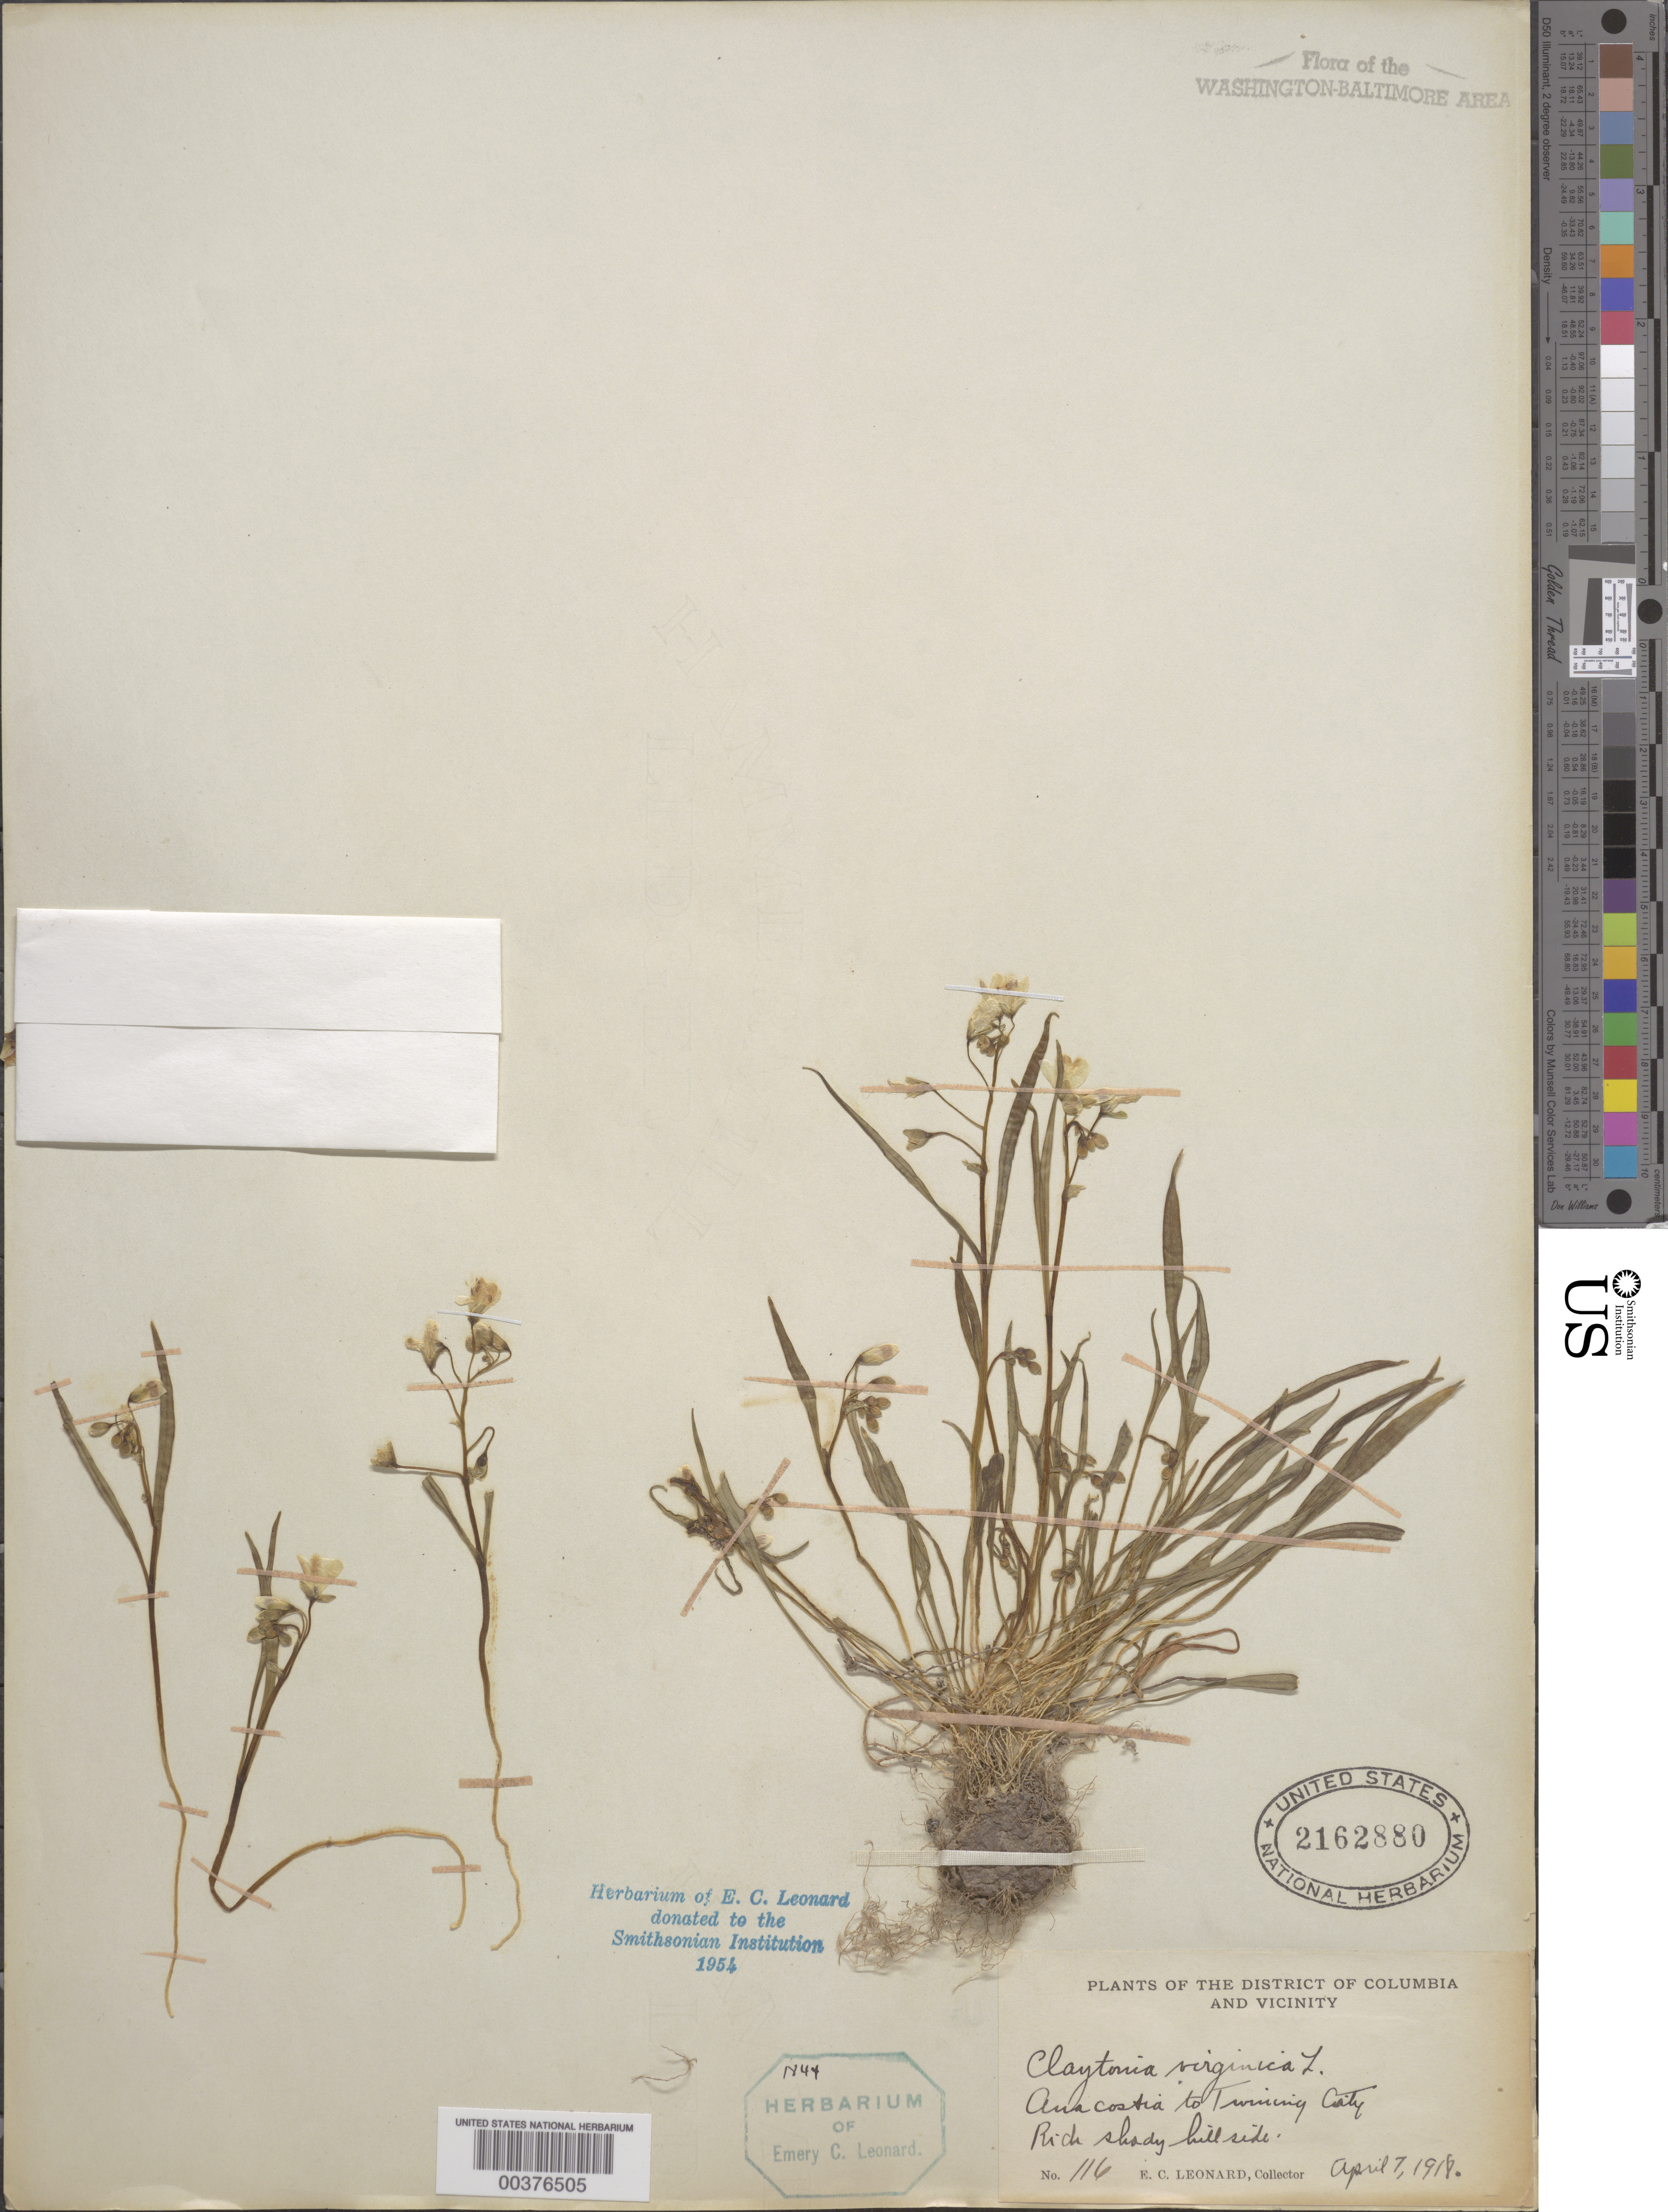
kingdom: Plantae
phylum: Tracheophyta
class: Magnoliopsida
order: Caryophyllales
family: Montiaceae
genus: Claytonia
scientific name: Claytonia virginica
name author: L.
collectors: E. C. Leonard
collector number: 116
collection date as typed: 07 Apr 1918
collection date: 1918-04-07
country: United States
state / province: District of Columbia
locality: Anacostia to Twining City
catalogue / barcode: US 2162880